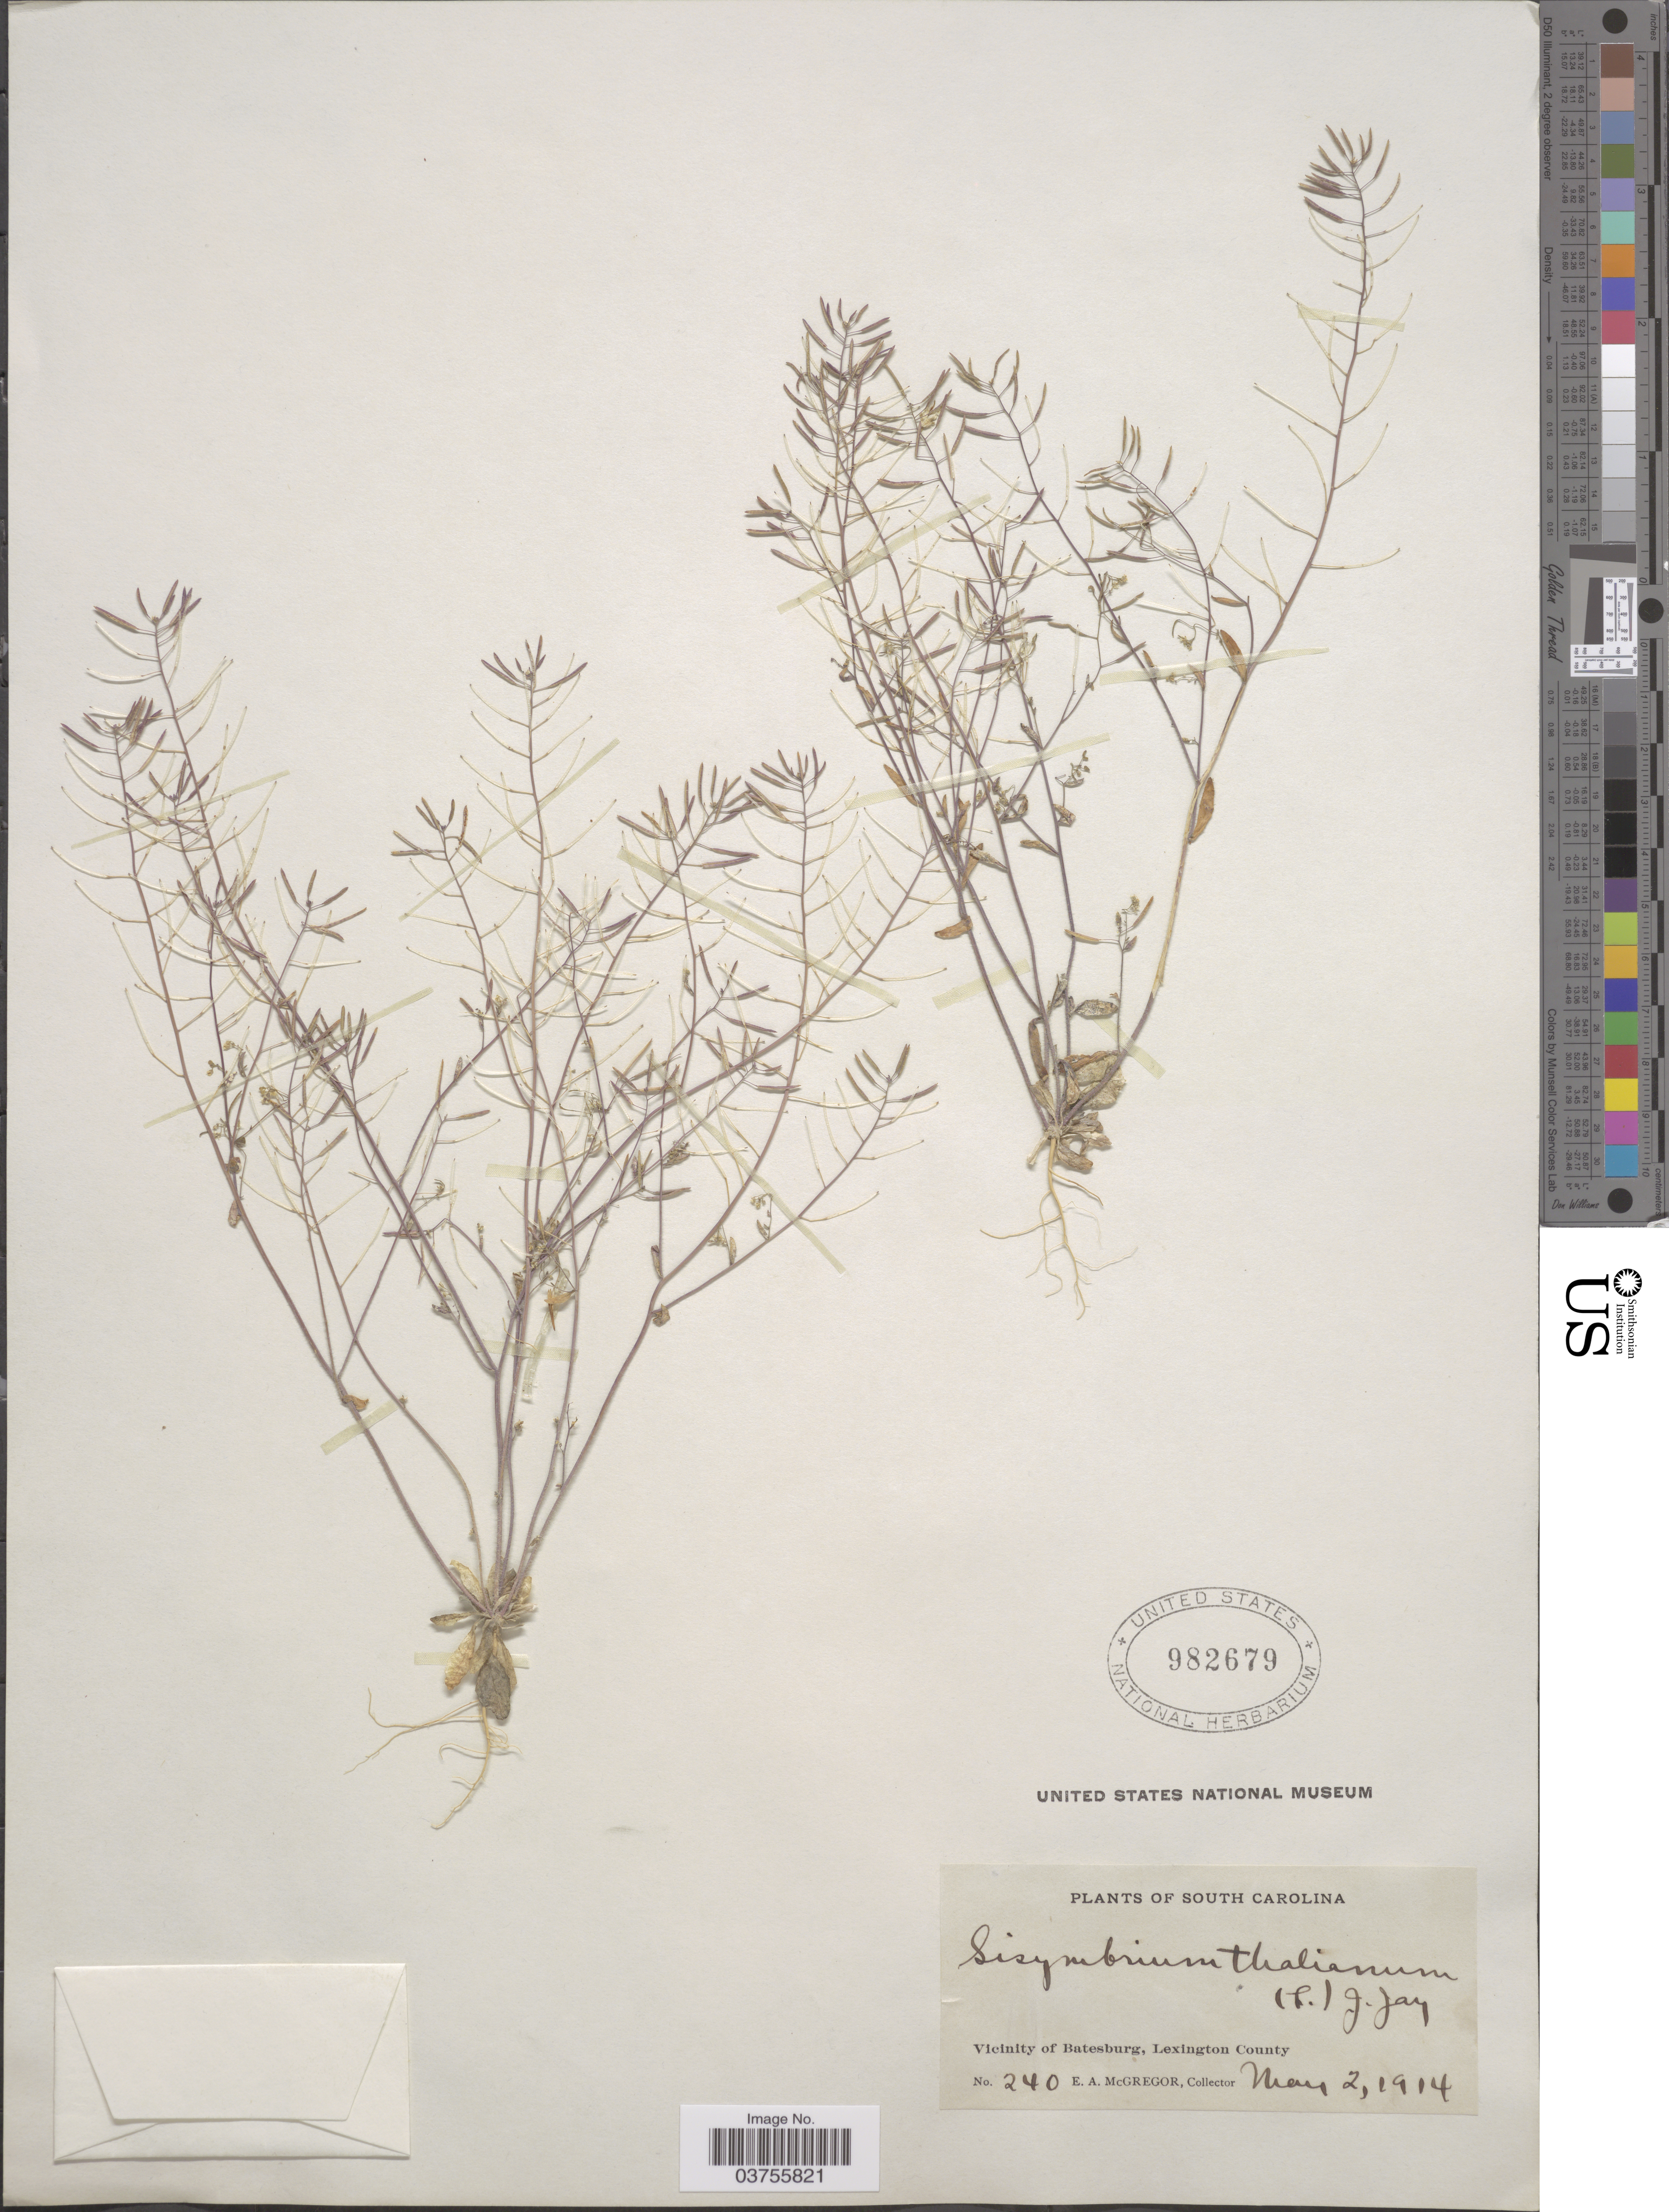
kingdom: Plantae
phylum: Tracheophyta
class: Magnoliopsida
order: Brassicales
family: Brassicaceae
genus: Arabidopsis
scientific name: Arabidopsis thaliana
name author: (L.) Heynh.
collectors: E. A. McGregor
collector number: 240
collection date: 1914-05-02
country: United States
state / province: South Carolina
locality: Vicinity of Batesburg, Lexington County.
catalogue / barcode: US 982679